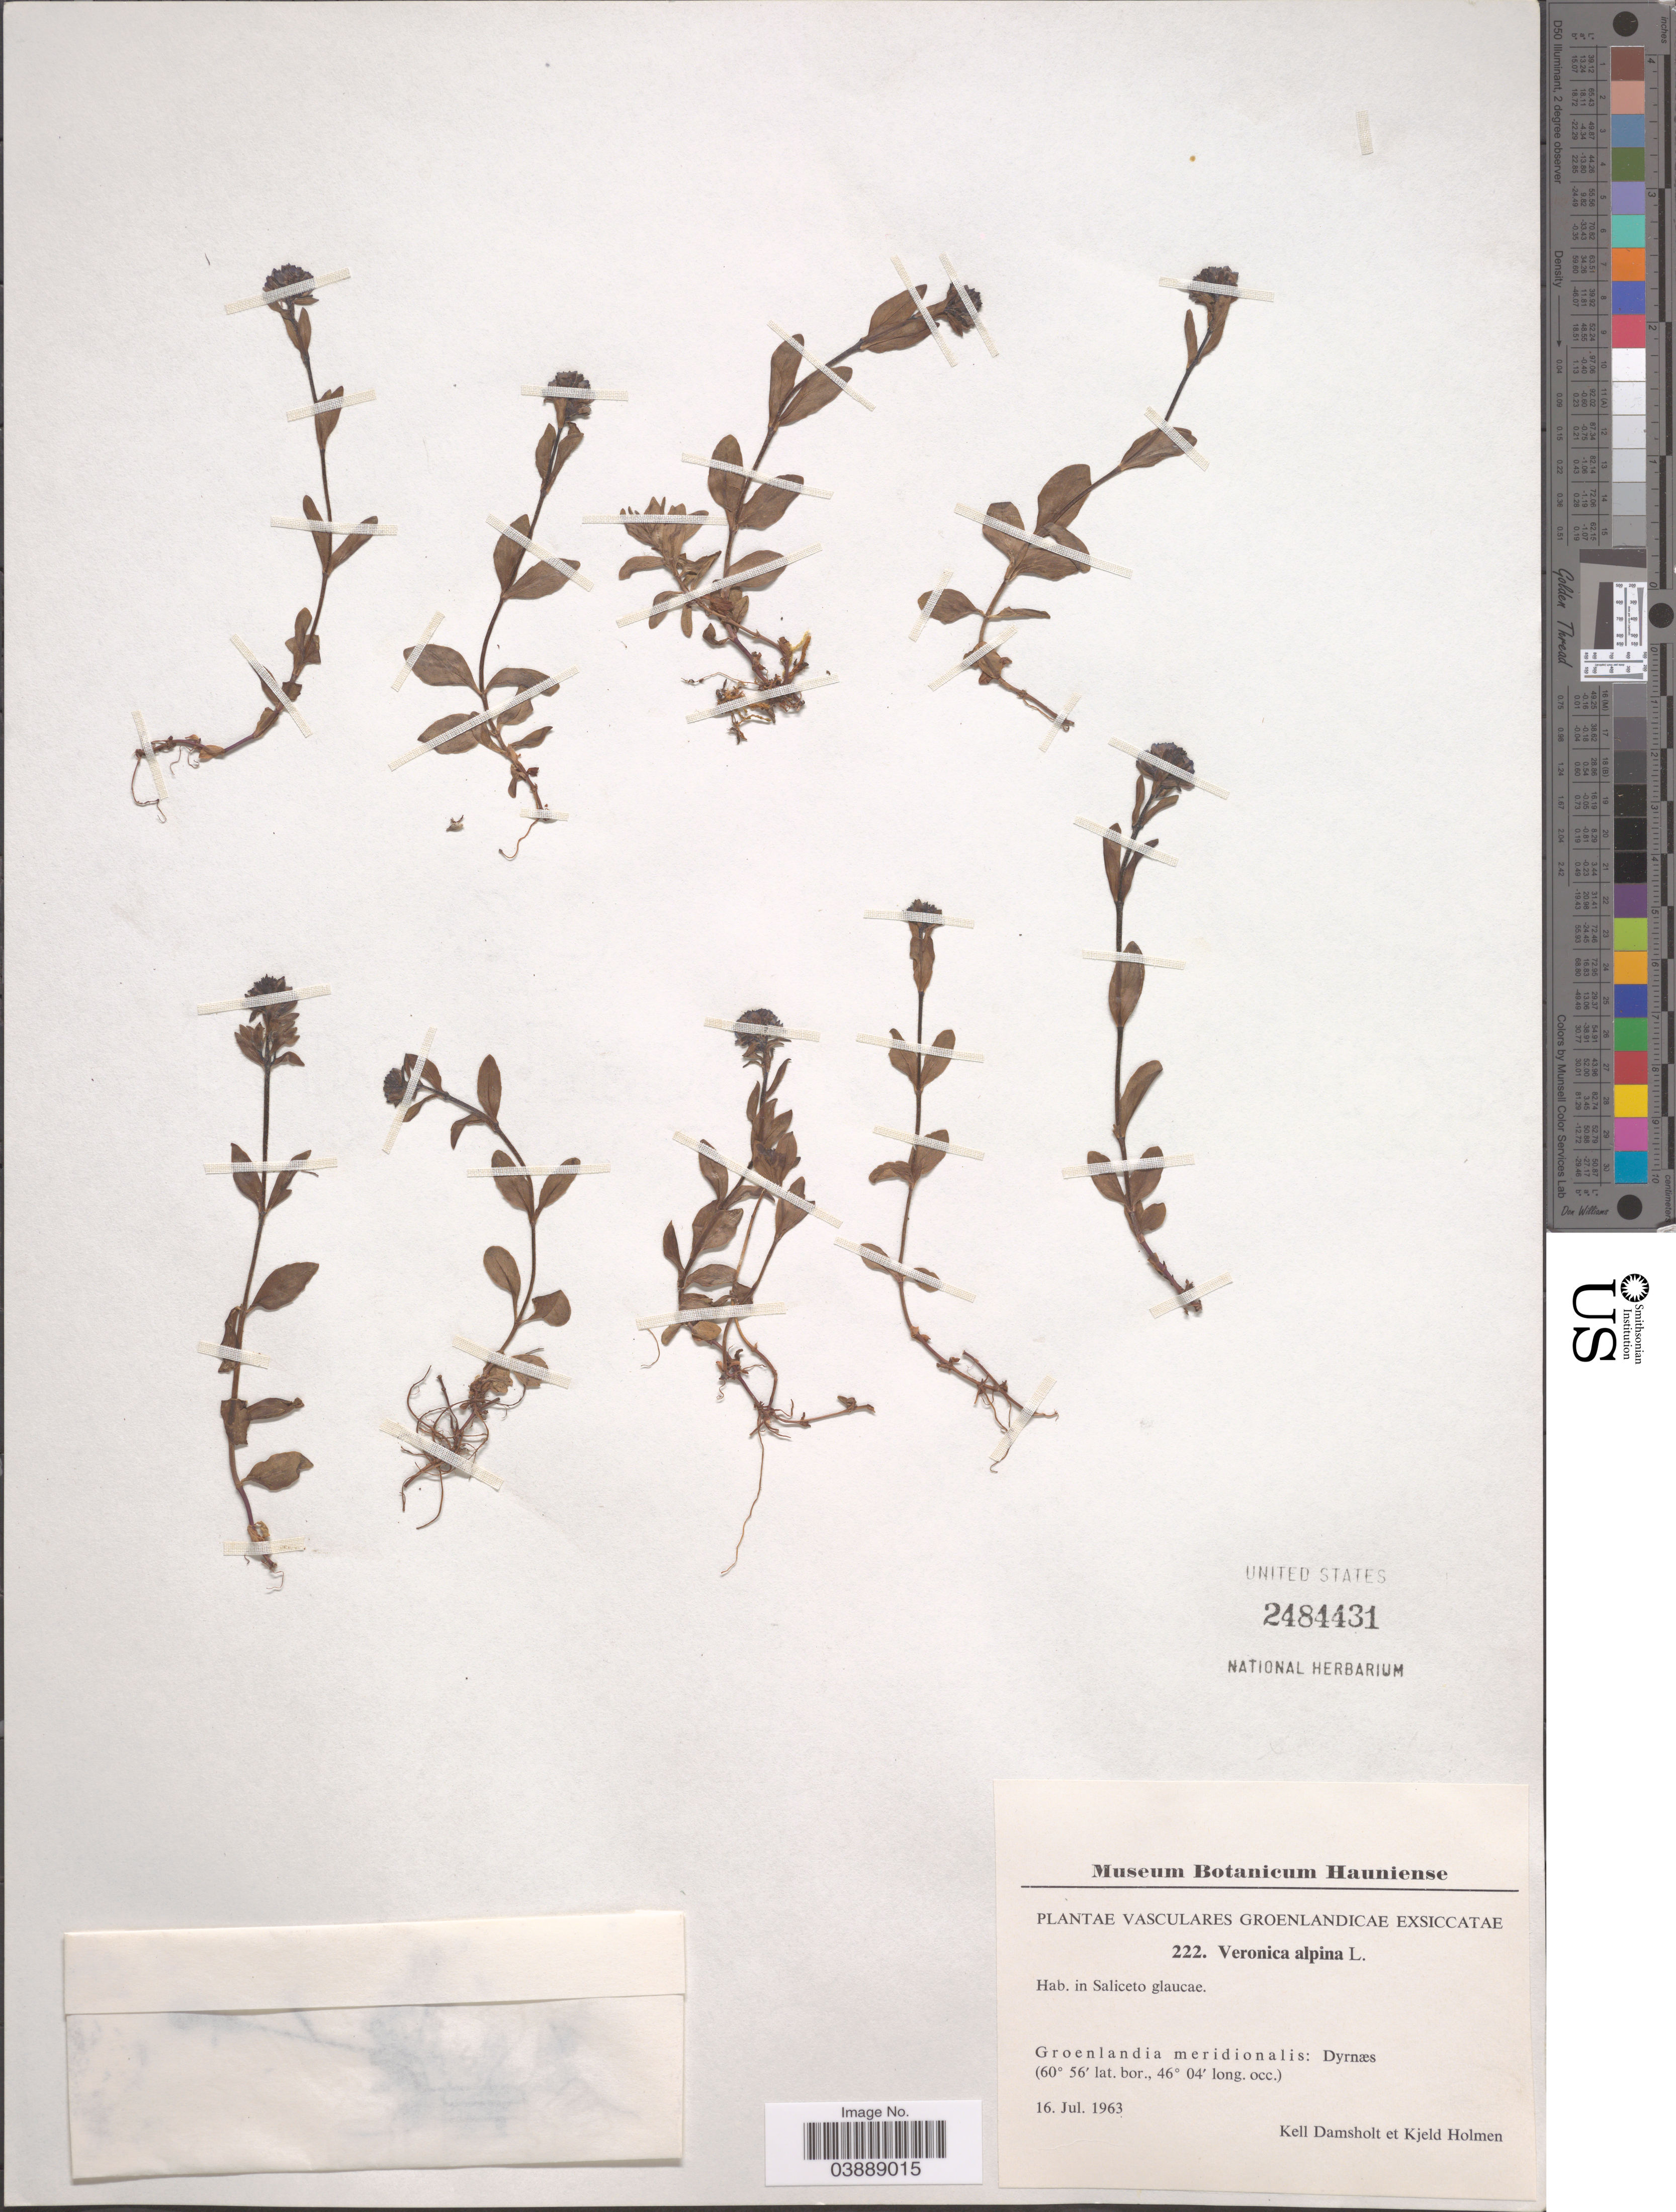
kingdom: Plantae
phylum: Tracheophyta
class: Magnoliopsida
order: Lamiales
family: Plantaginaceae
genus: Veronica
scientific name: Veronica alpina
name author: L.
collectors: K. Damsholt & K. A. Holmen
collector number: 222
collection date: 1963-07-16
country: Greenland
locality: Groenlandia meridionalis: Dyrnæs.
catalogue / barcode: US 2484431